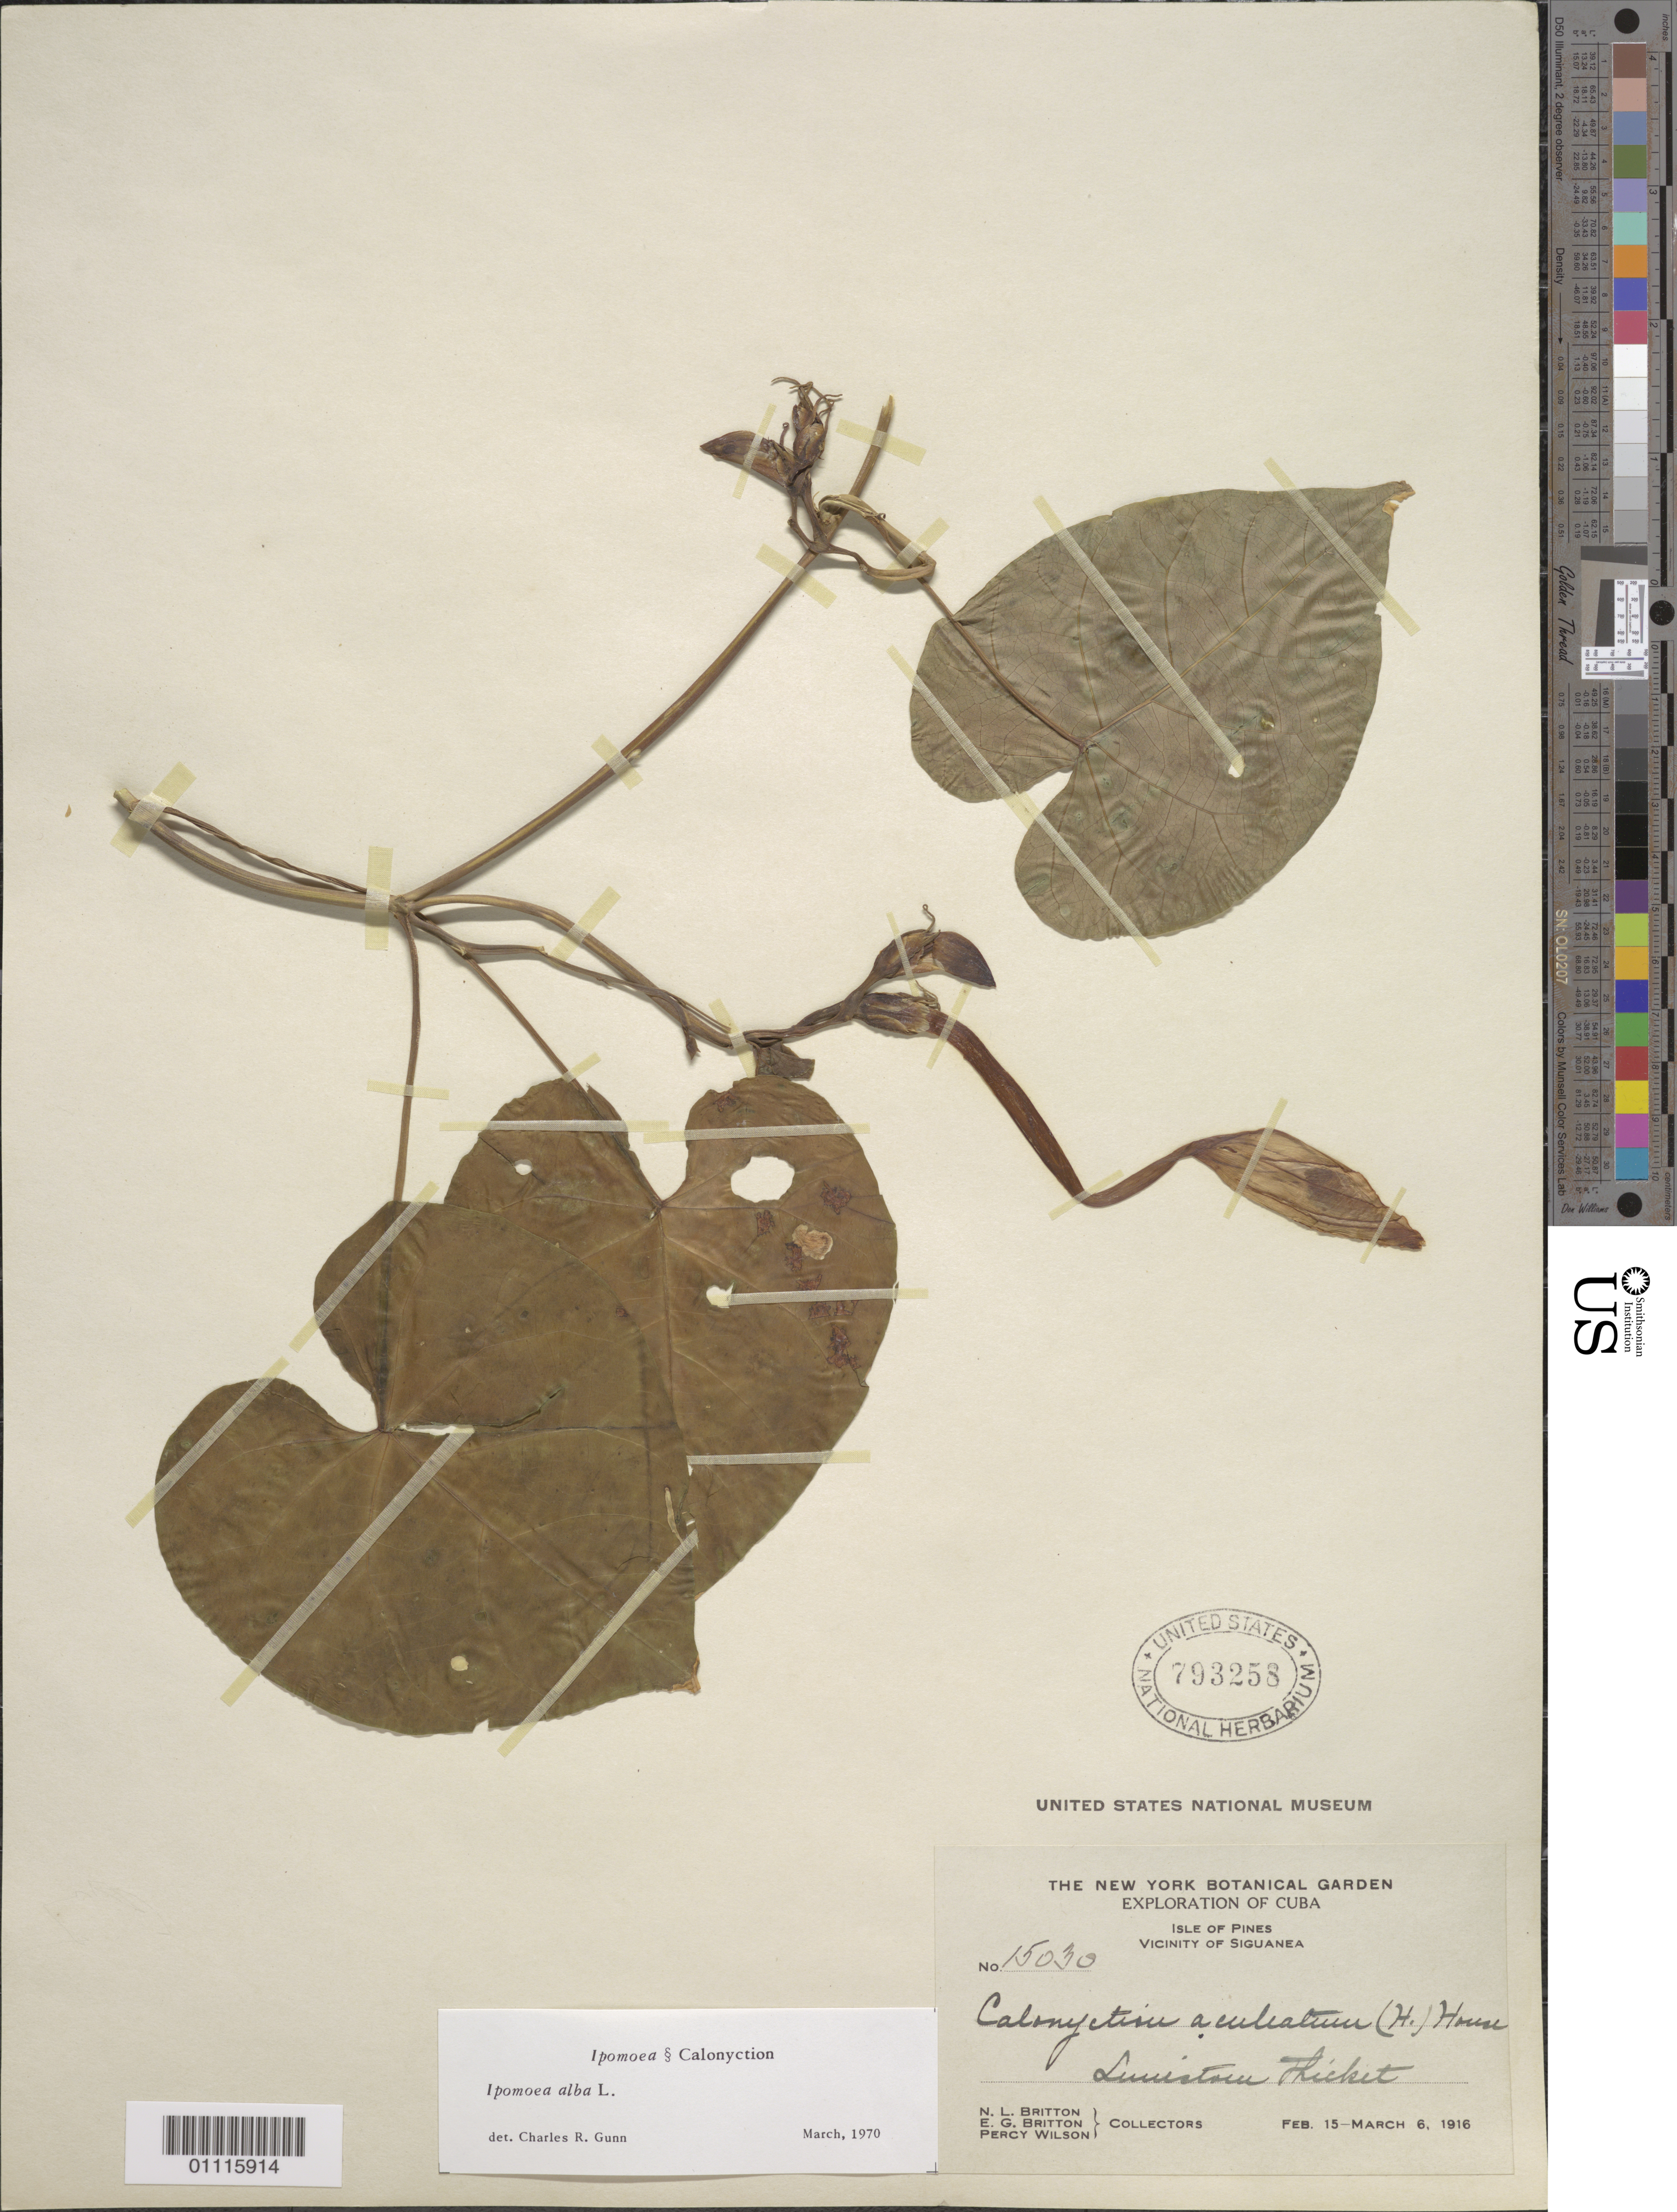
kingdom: Plantae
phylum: Tracheophyta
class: Magnoliopsida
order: Solanales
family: Convolvulaceae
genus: Ipomoea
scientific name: Ipomoea alba L.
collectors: N. Britton, E. G. Britton & P. Wilson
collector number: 15030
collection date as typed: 15 Feb 1916 to 06 Mar 1916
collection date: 1916-02-15/1916-03-06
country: Cuba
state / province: Isla de La Juventud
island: Isla de la Juventud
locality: Vicinity of Siguanea Limestone thicket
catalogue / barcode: US 793258